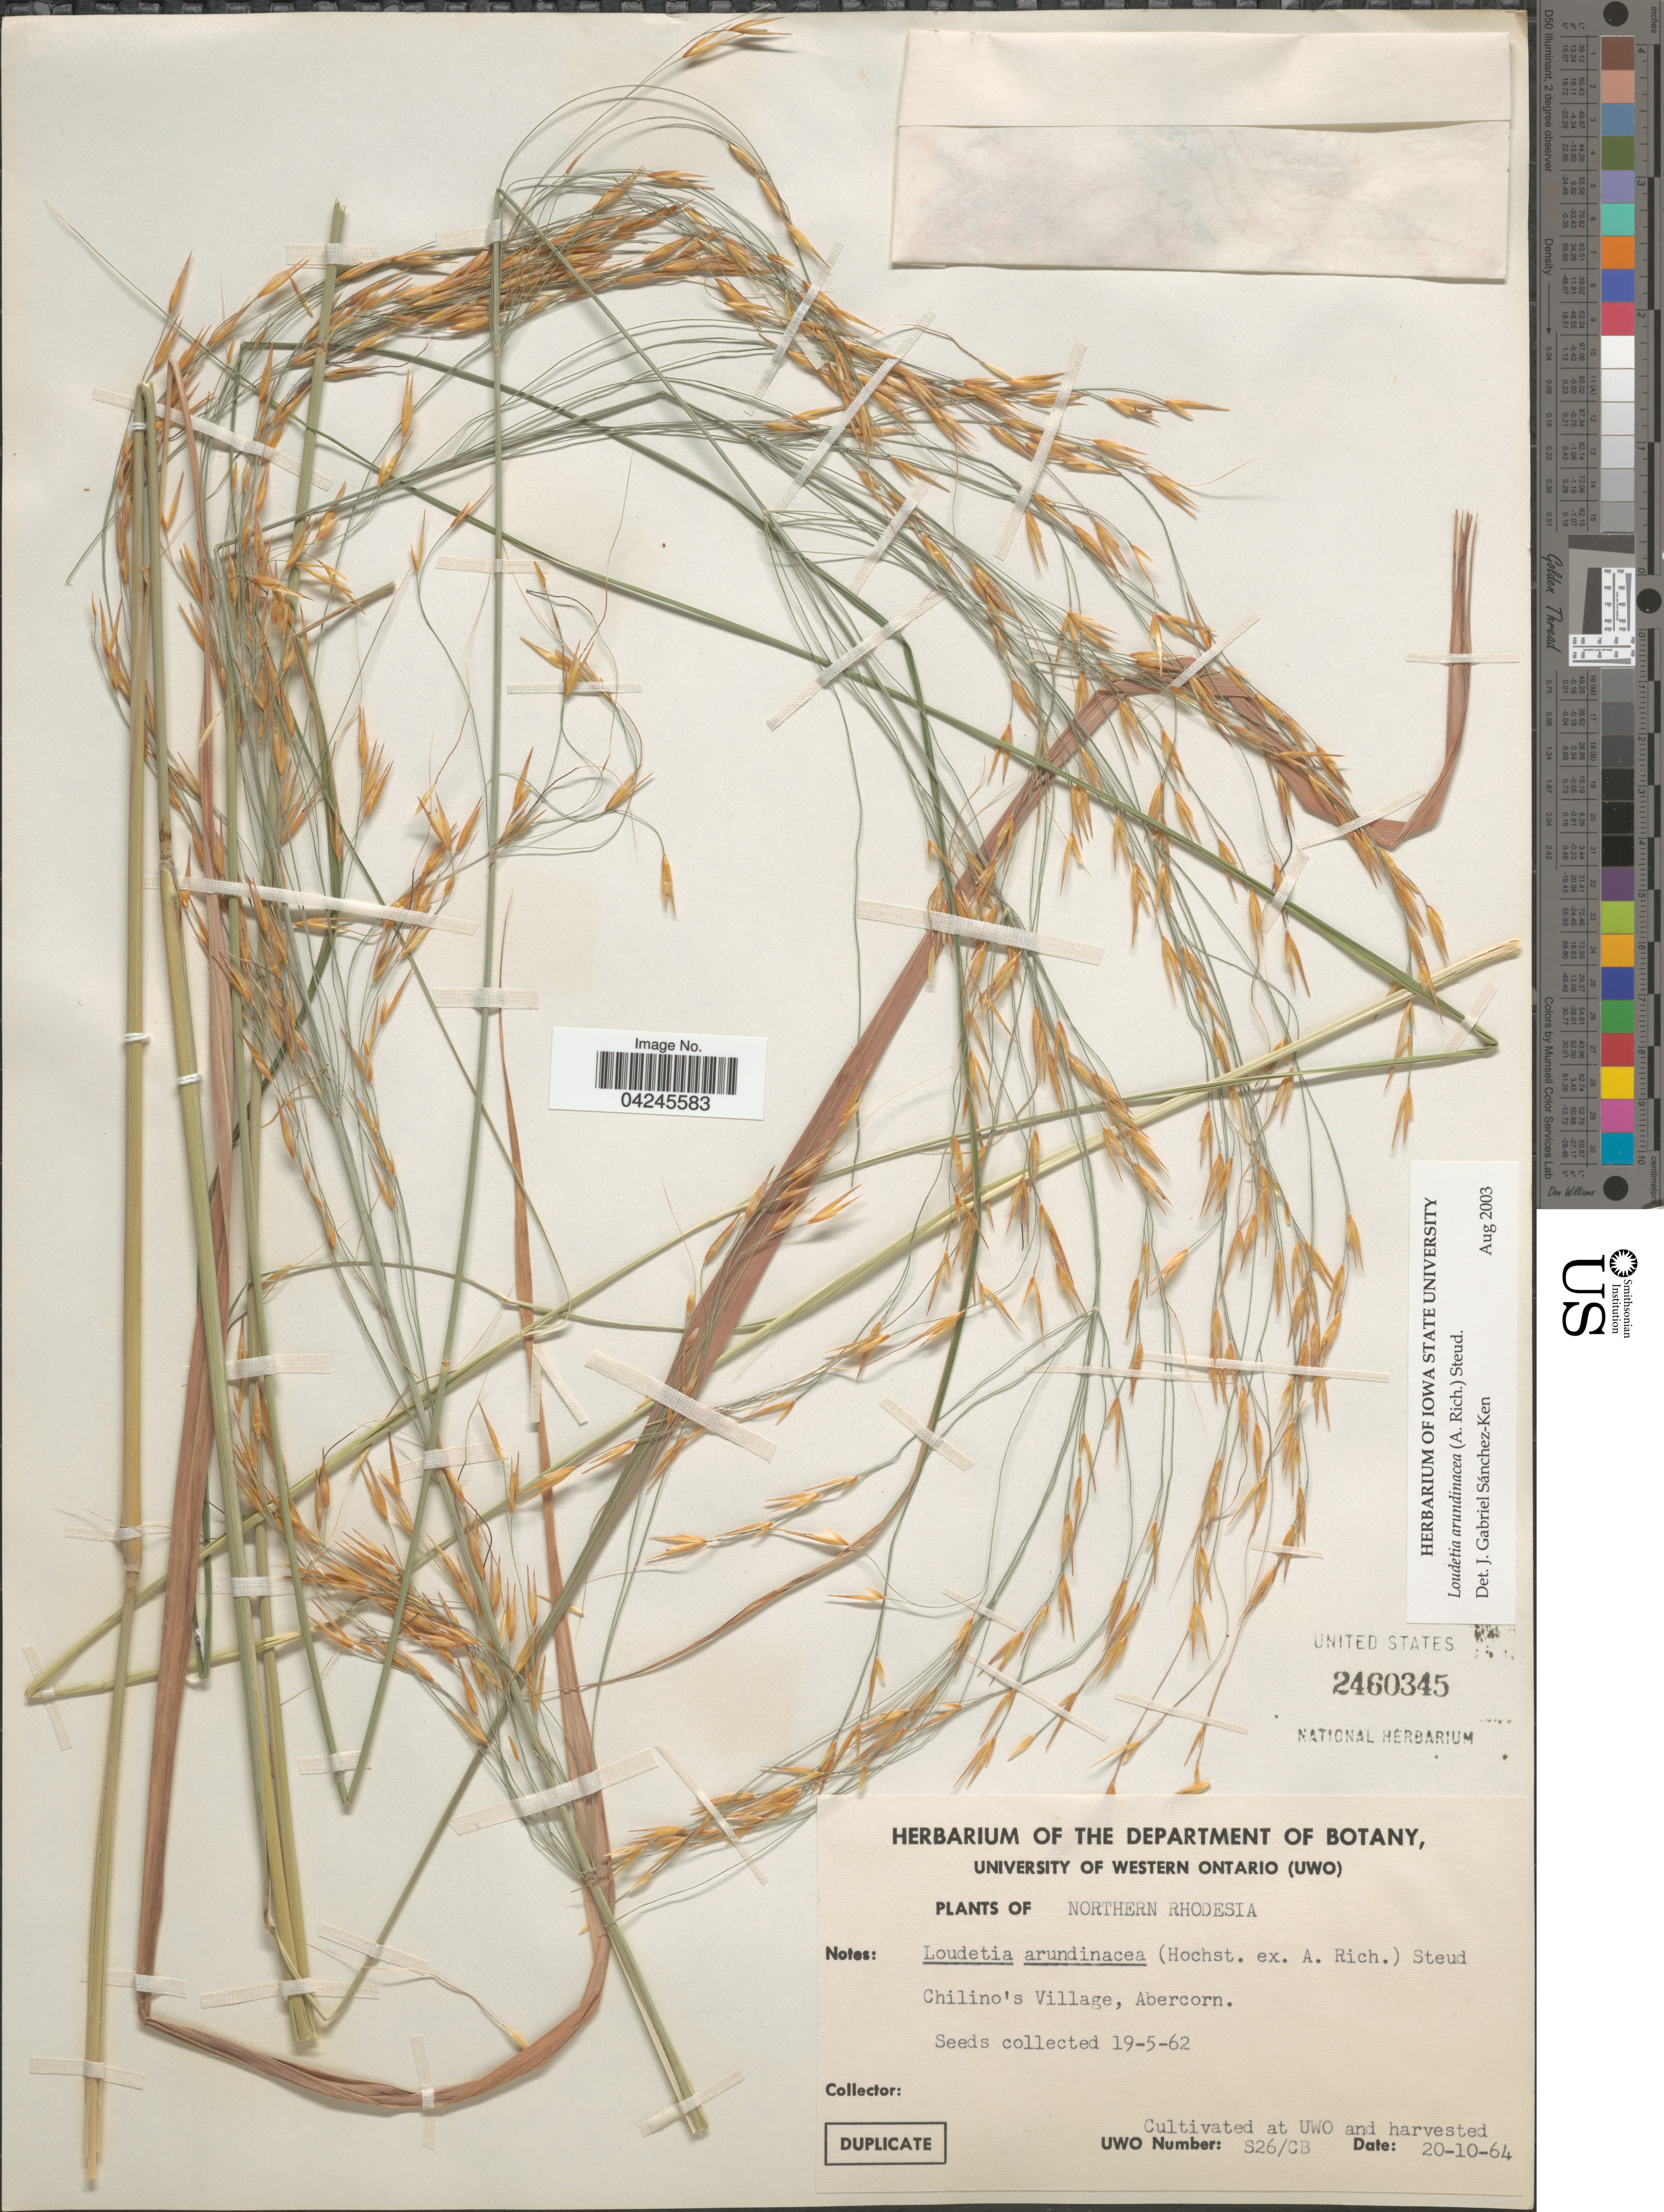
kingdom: Plantae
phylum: Tracheophyta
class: Liliopsida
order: Poales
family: Poaceae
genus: Loudetia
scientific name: Loudetia arundinacea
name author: (Hochst. ex A. Rich.) Steud.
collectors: Ex Herb. Botany Div.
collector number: S26/CB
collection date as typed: Transcribed d/m/y: 20/10/64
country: Canada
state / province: Ontario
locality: Cultivated at UWO and harvested.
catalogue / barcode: US 2460345